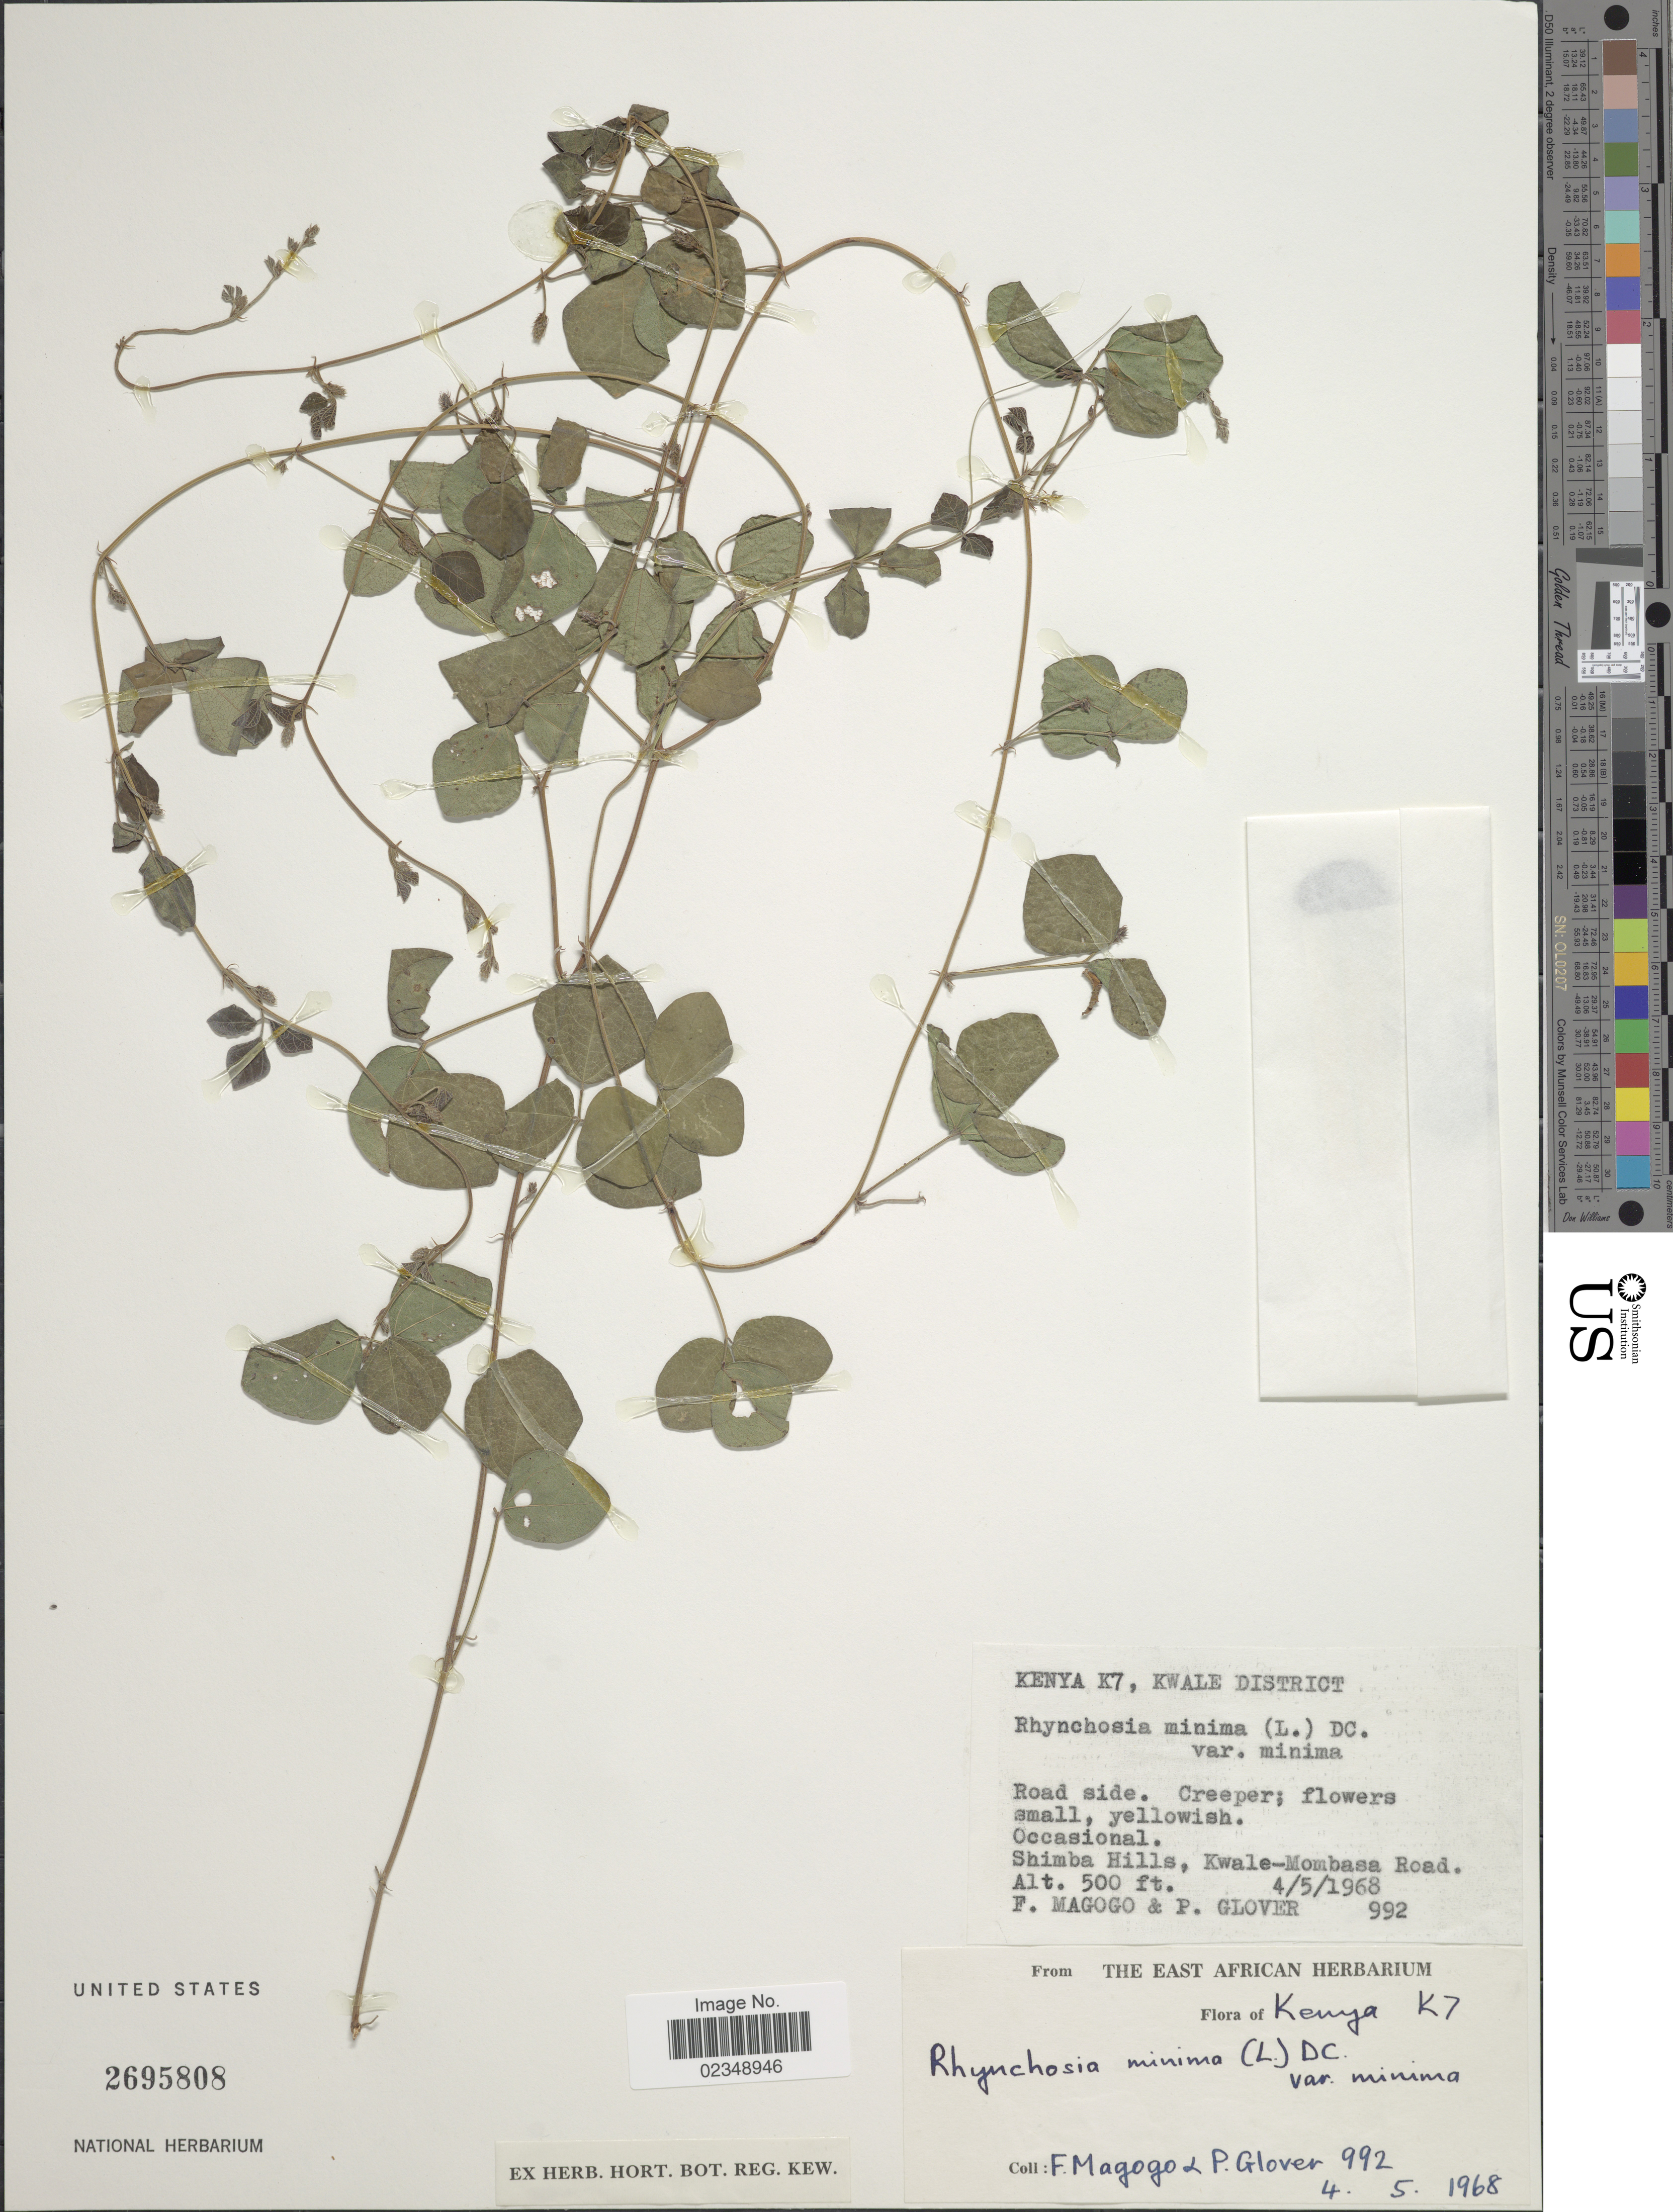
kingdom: Plantae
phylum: Tracheophyta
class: Magnoliopsida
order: Fabales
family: Fabaceae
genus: Rhynchosia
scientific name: Rhynchosia minima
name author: (L.) DC.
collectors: F. Magogo & P. Glover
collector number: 992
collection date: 1968-05-04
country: Kenya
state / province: Kwale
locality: K7, road side, Shimba Hills, Kwale-Mombasa Road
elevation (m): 152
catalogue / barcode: US 2695808